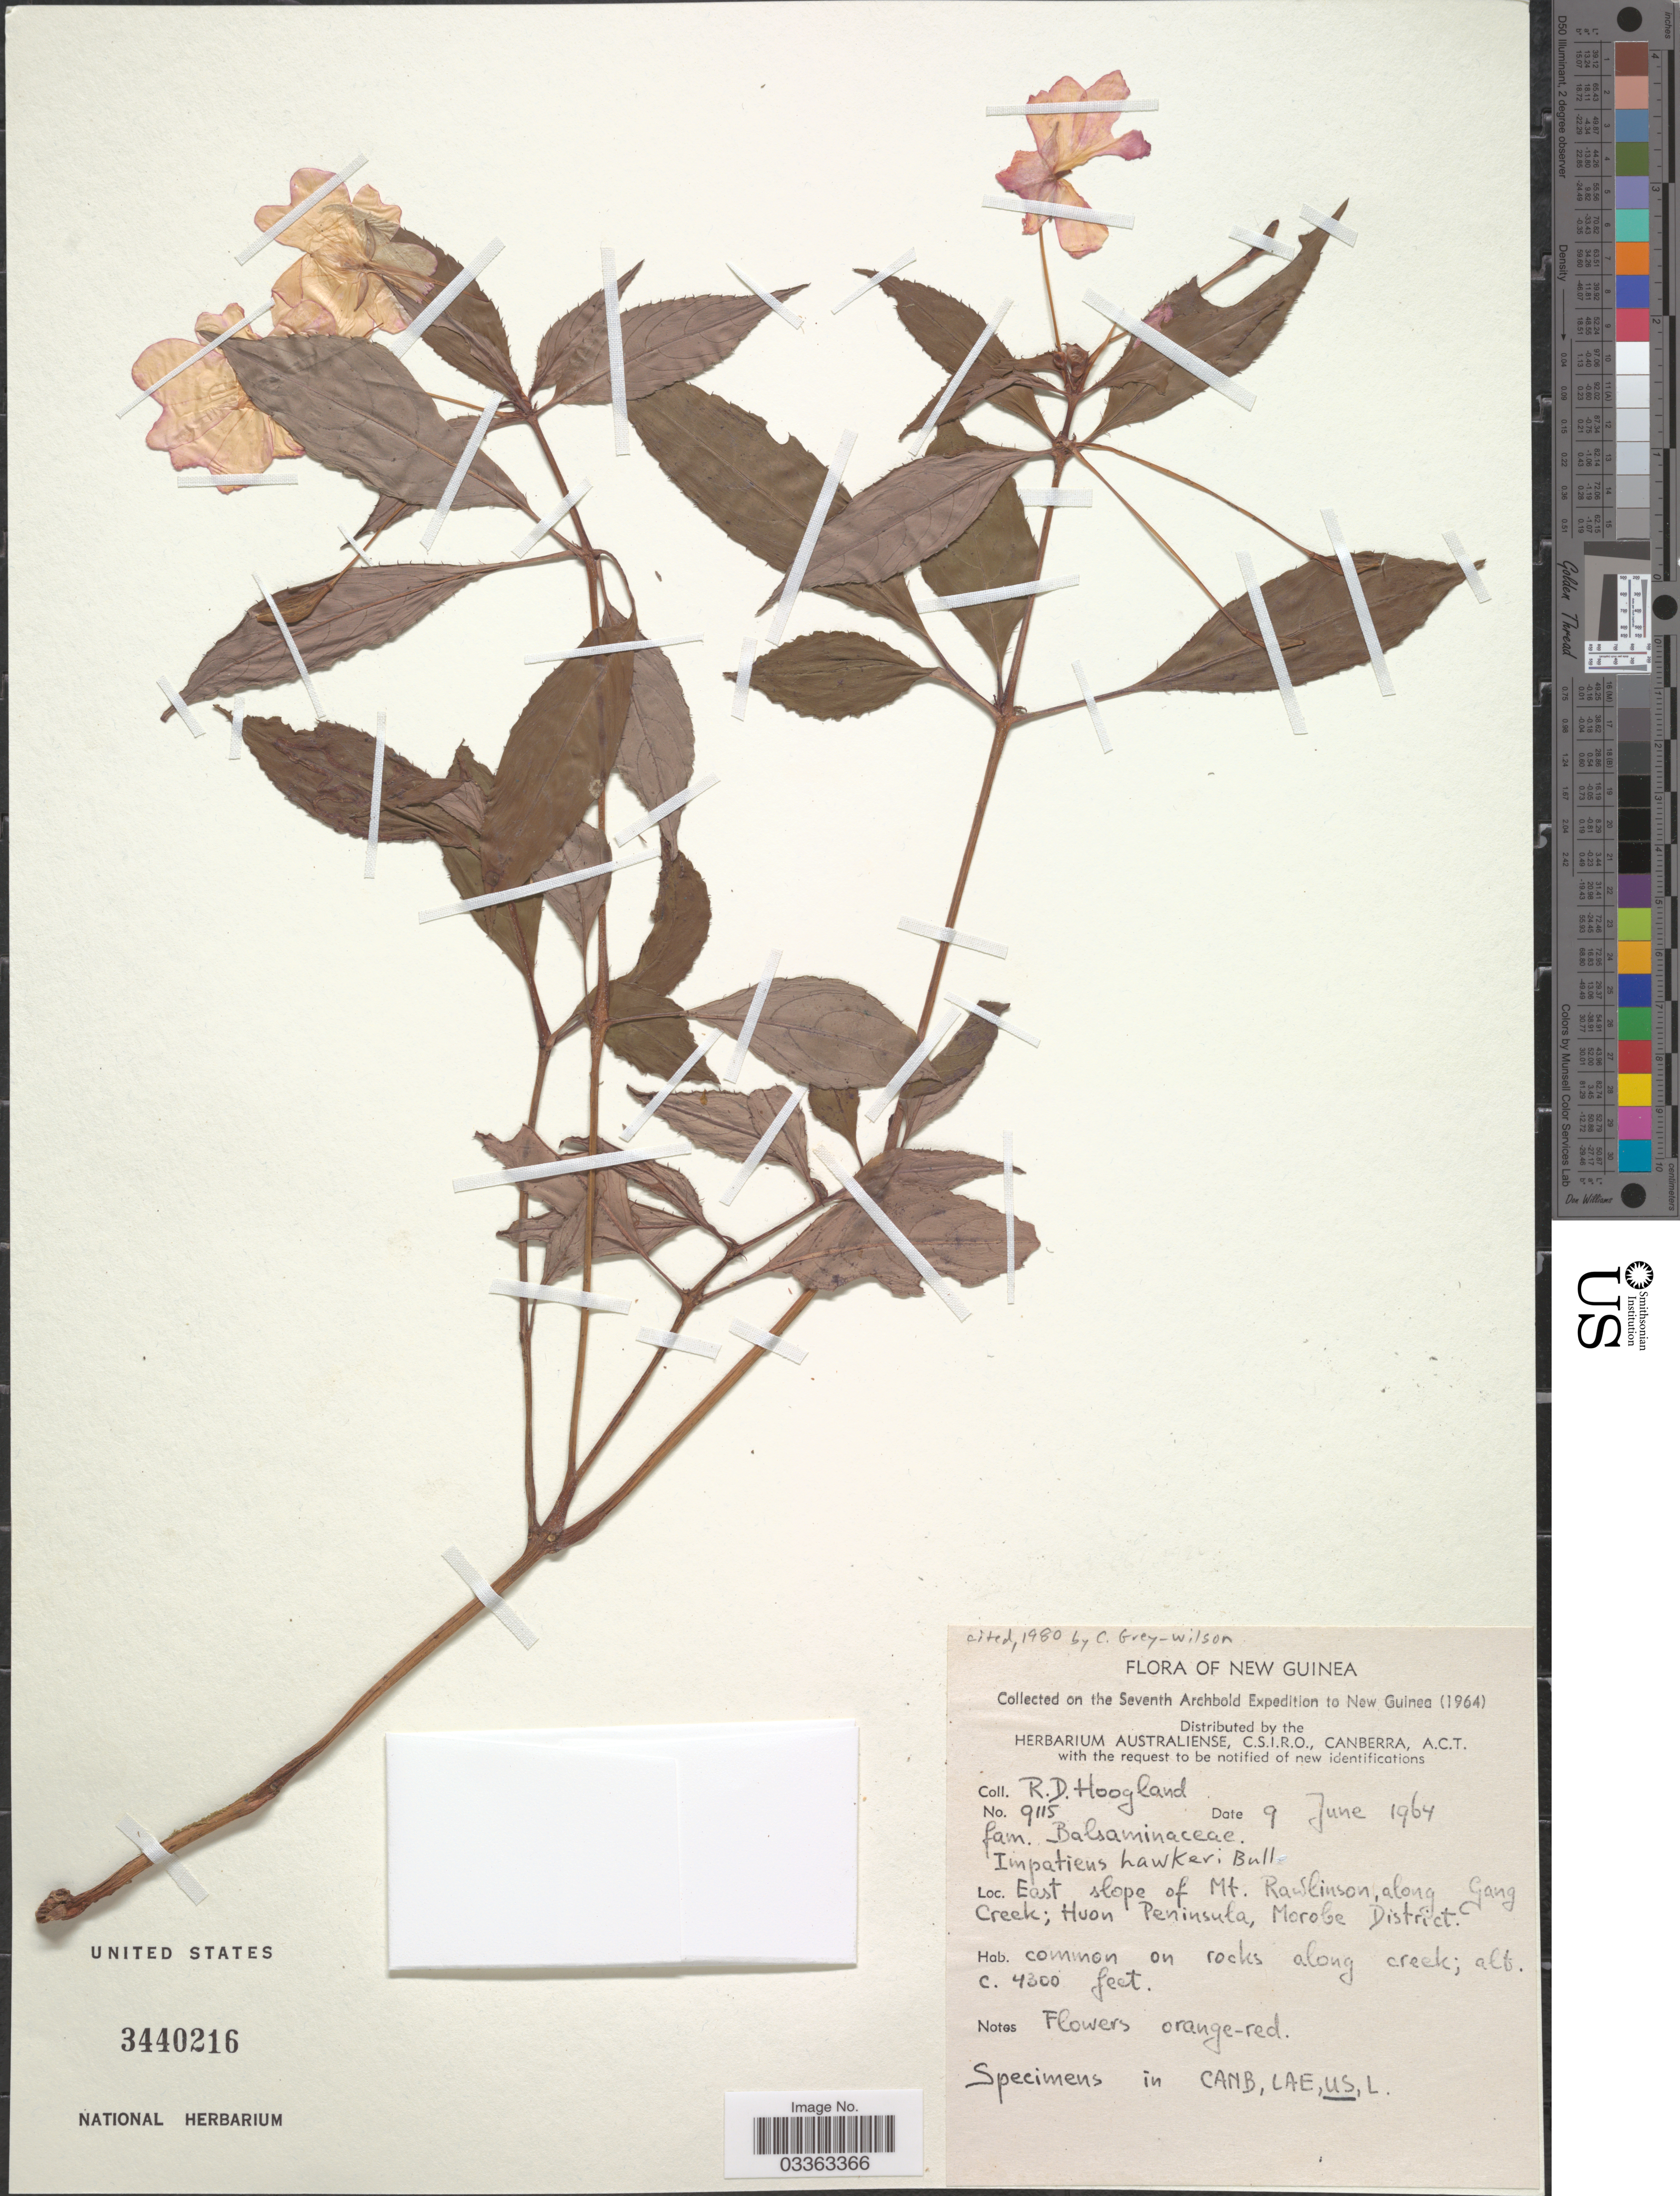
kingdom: Plantae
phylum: Tracheophyta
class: Magnoliopsida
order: Ericales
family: Balsaminaceae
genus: Impatiens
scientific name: Impatiens hawkeri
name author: W. Bull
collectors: R. D. Hoogland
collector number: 9115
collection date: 1964-06-09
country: Papua New Guinea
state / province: Morobe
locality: New Guinea. East slope of Mt. Rawlinson, along Gang Creek; Huon Peninsula, Morobe District.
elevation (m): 1311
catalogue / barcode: US 3440216